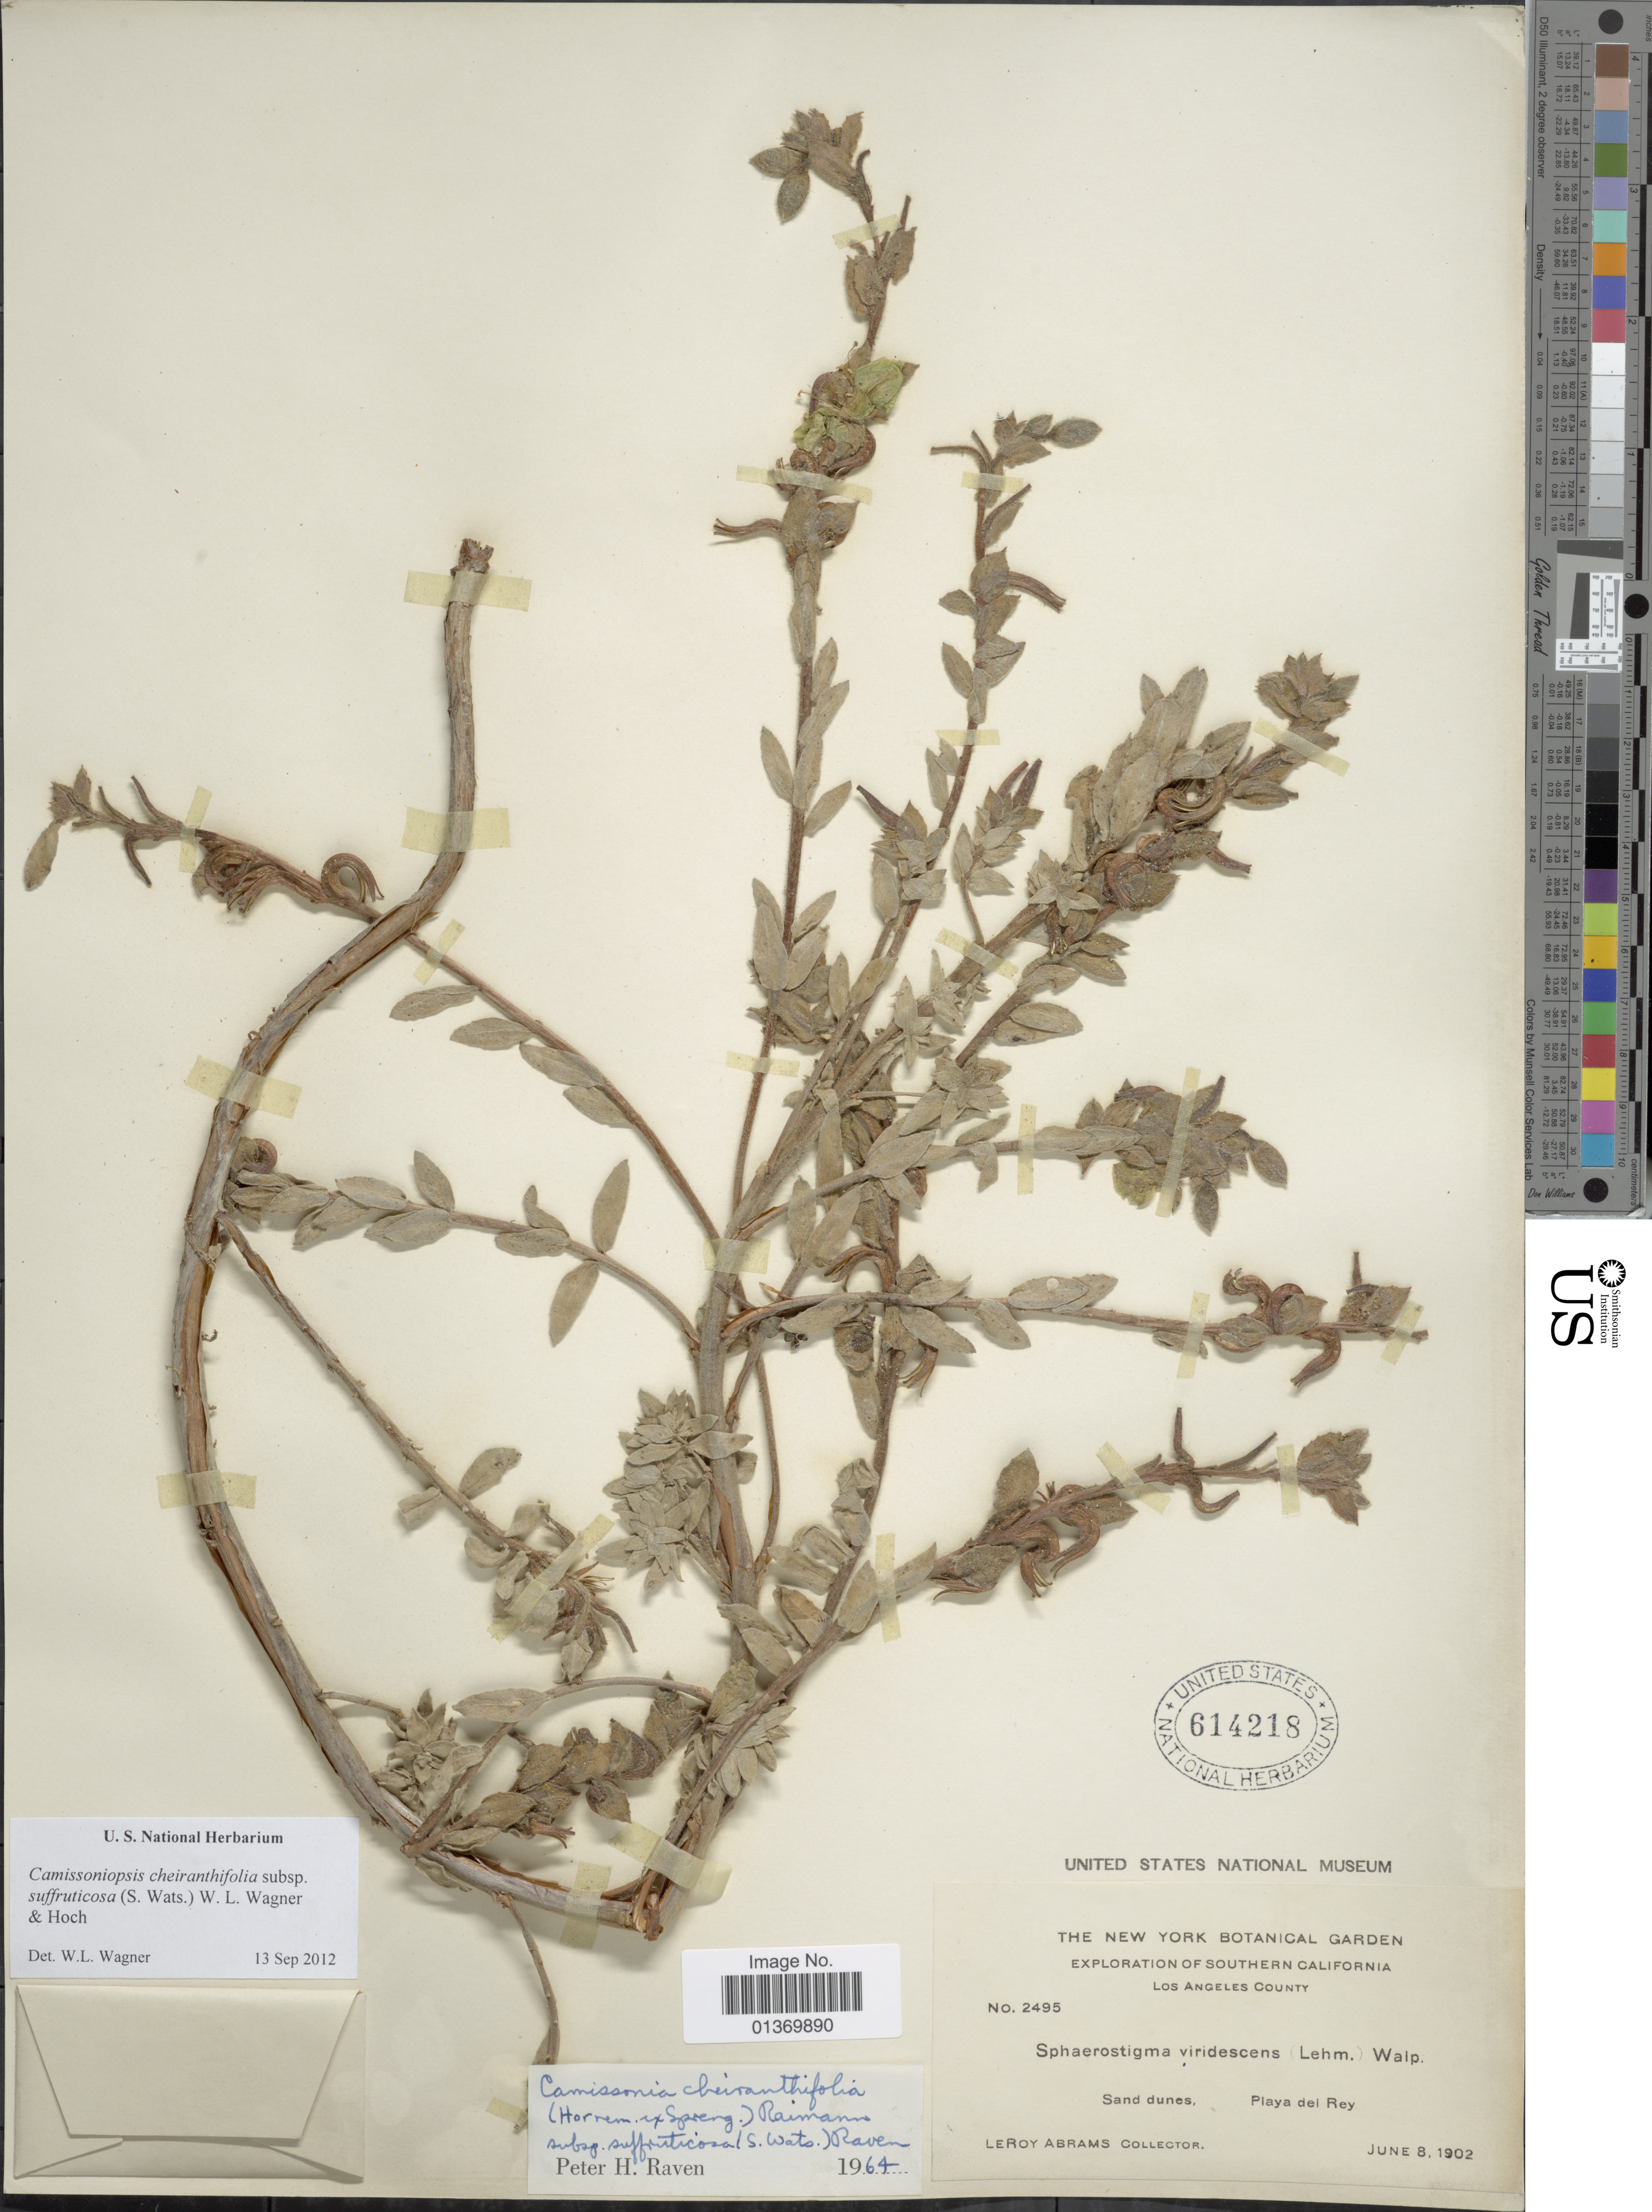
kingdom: Plantae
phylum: Tracheophyta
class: Magnoliopsida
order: Myrtales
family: Onagraceae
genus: Camissoniopsis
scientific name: Camissoniopsis cheiranthifolia subsp. suffruticosa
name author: (S. Watson) W.L. Wagner & Hoch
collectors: L. Abrams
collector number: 2495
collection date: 1902-06-08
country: United States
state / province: California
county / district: Los Angeles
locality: Southern California, Los Angeles County, Playa del Rey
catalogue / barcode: US 614218